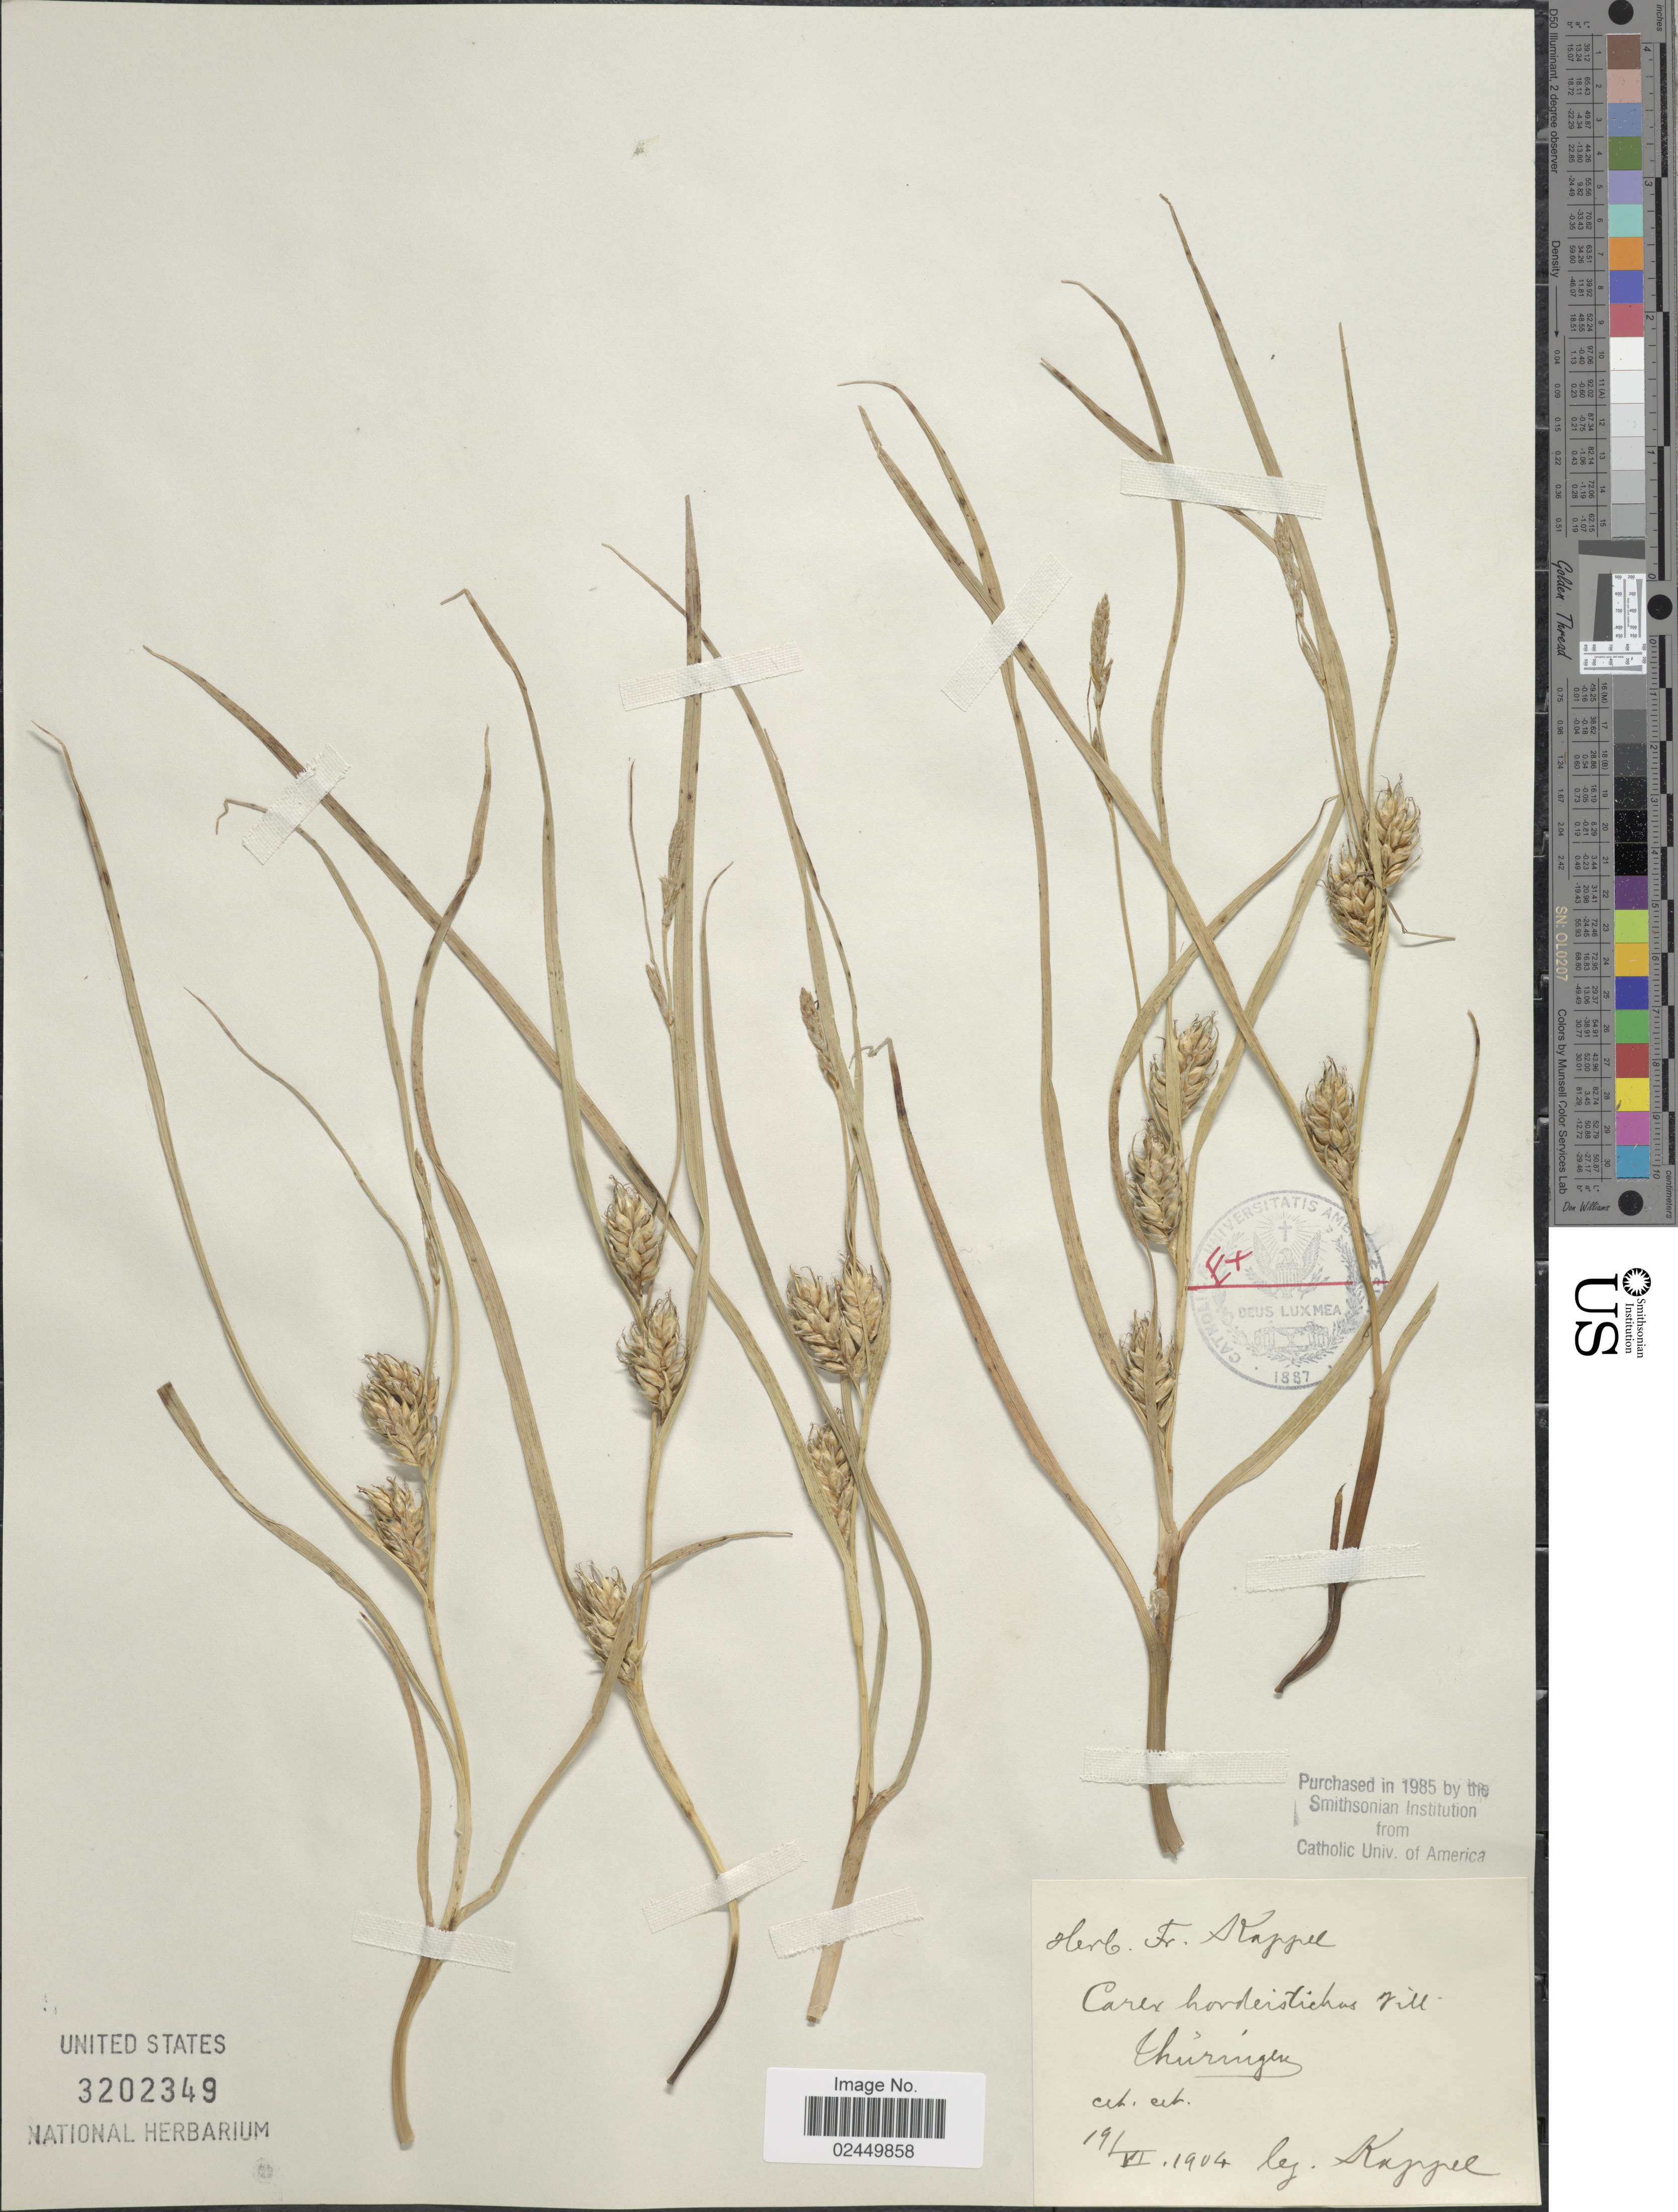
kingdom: Plantae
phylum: Tracheophyta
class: Liliopsida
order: Poales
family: Cyperaceae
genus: Carex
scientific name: Carex hordeistichos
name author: Vill.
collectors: Kappel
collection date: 1904-06-19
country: Germany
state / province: Thuringia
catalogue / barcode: US 3202349